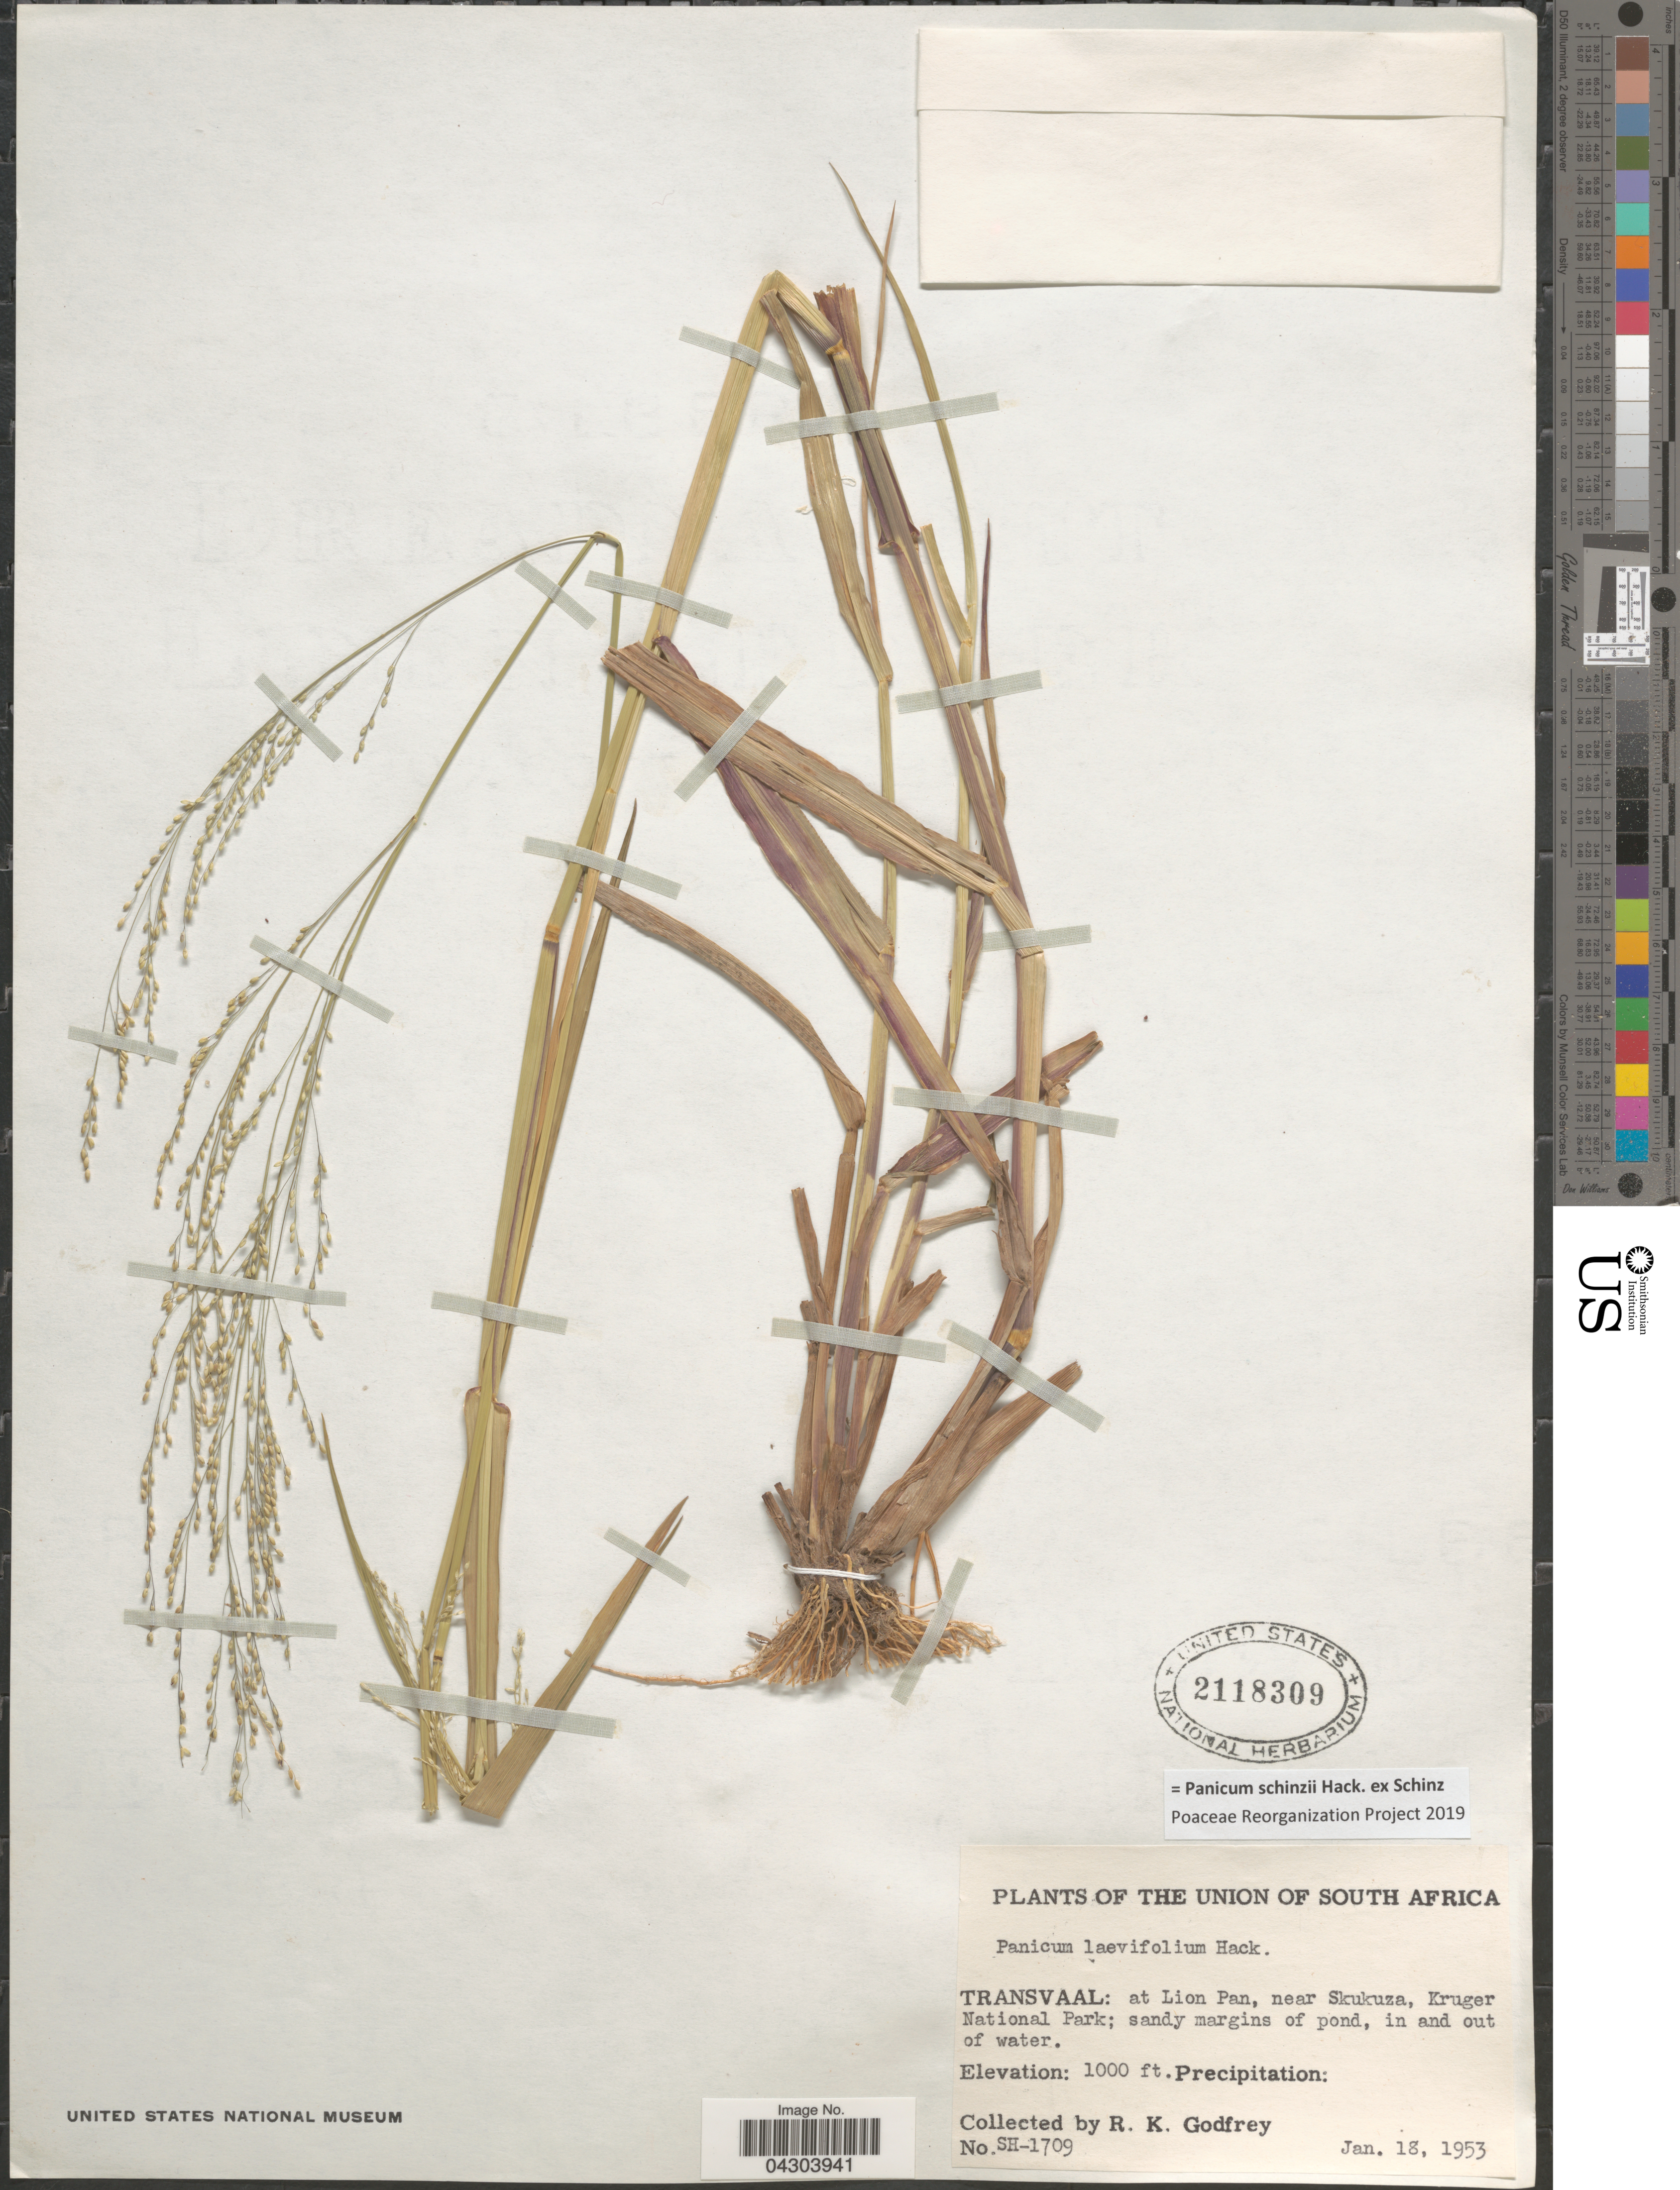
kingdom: Plantae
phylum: Tracheophyta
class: Liliopsida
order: Poales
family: Poaceae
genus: Panicum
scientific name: Panicum schinzii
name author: Hack. ex Schinz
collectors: R. K. Godfrey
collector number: SH-1709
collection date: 1953-01-18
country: South Africa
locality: The Union of South Africa. Transvaal: at Lion Pan, near Skukuza, Kruger National Park.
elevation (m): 305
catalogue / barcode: US 2118309